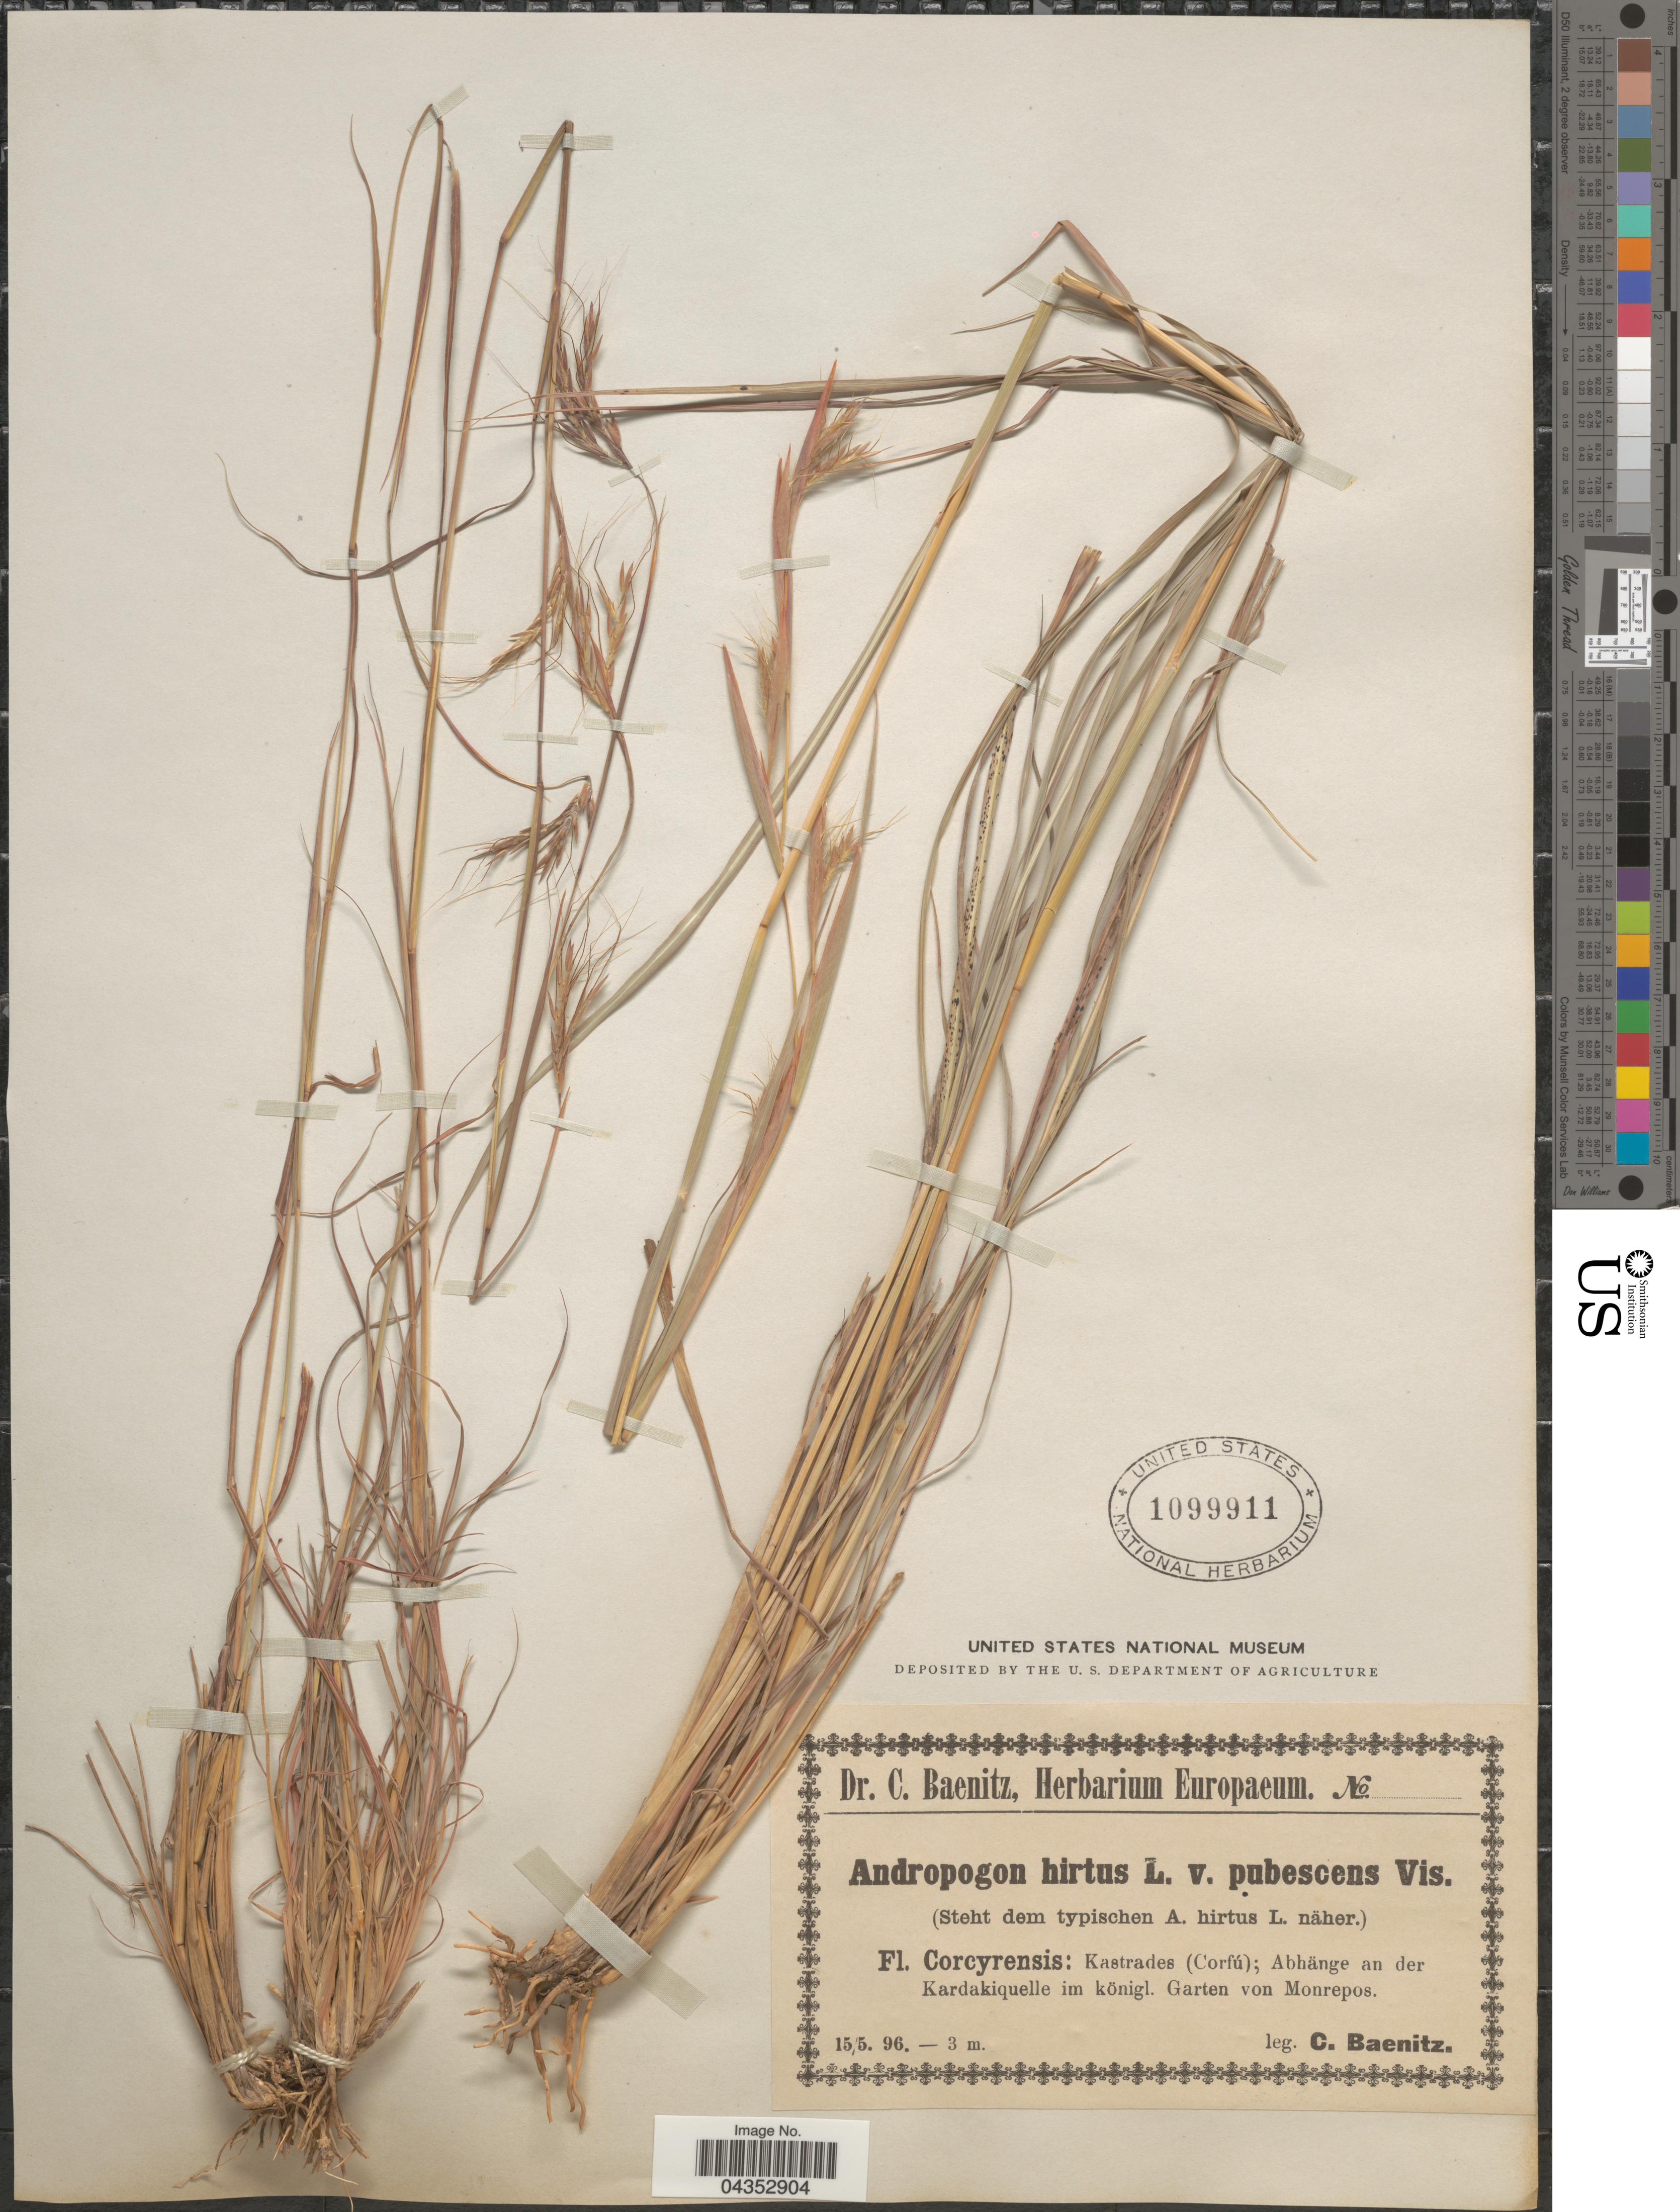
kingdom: Plantae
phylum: Tracheophyta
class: Liliopsida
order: Poales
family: Poaceae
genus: Hyparrhenia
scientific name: Hyparrhenia hirta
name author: (L.) Stapf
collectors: C. G. Baenitz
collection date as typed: Transcribed d/m/y: 15/5/96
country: Greece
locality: Corcyrensis: Kastrades (Corfú); Abhänge an der Kardakiquelle im königl. Garten von Monrepos.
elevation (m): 3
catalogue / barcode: US 1099911